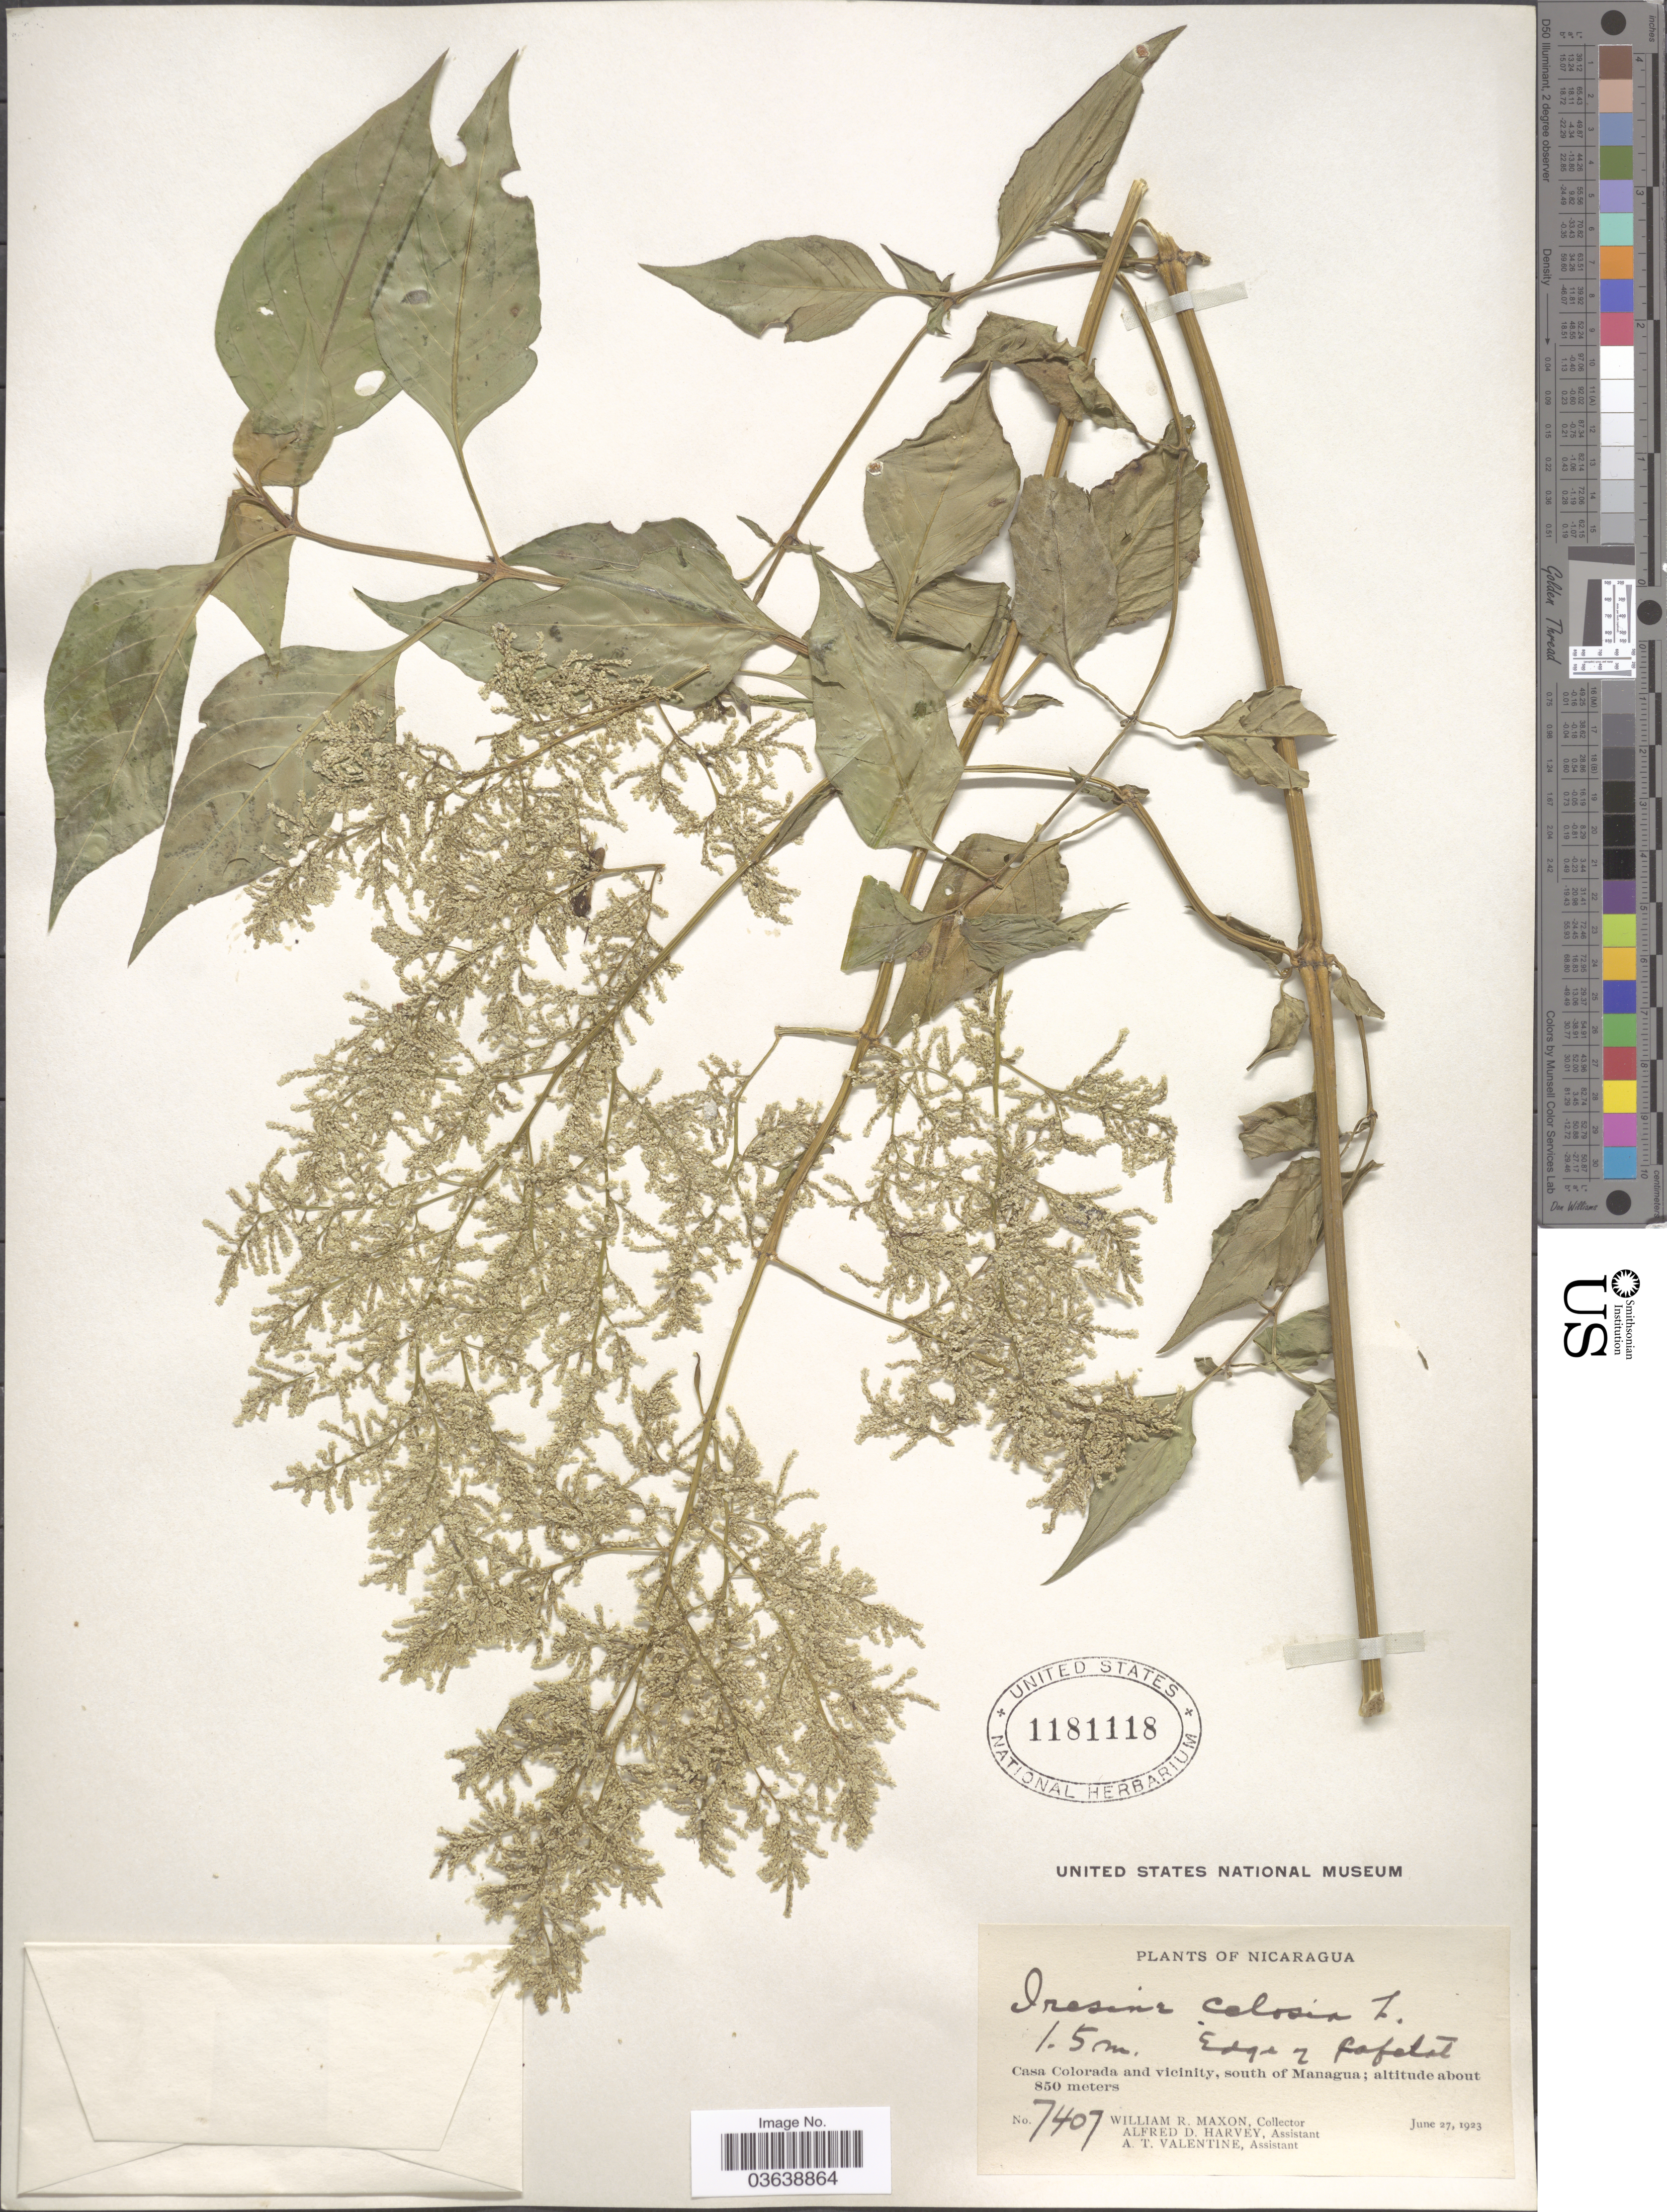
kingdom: Plantae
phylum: Tracheophyta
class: Magnoliopsida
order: Caryophyllales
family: Amaranthaceae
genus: Iresine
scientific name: Iresine diffusa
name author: Humb. & Bonpl. ex Willd.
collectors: W. R. Maxon, A. D. Harvey & A. Valentine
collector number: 7407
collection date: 1923-06-27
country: Nicaragua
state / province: Managua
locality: Casa Colorada and vicinity, south of Managua.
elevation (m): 850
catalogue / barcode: US 1181118